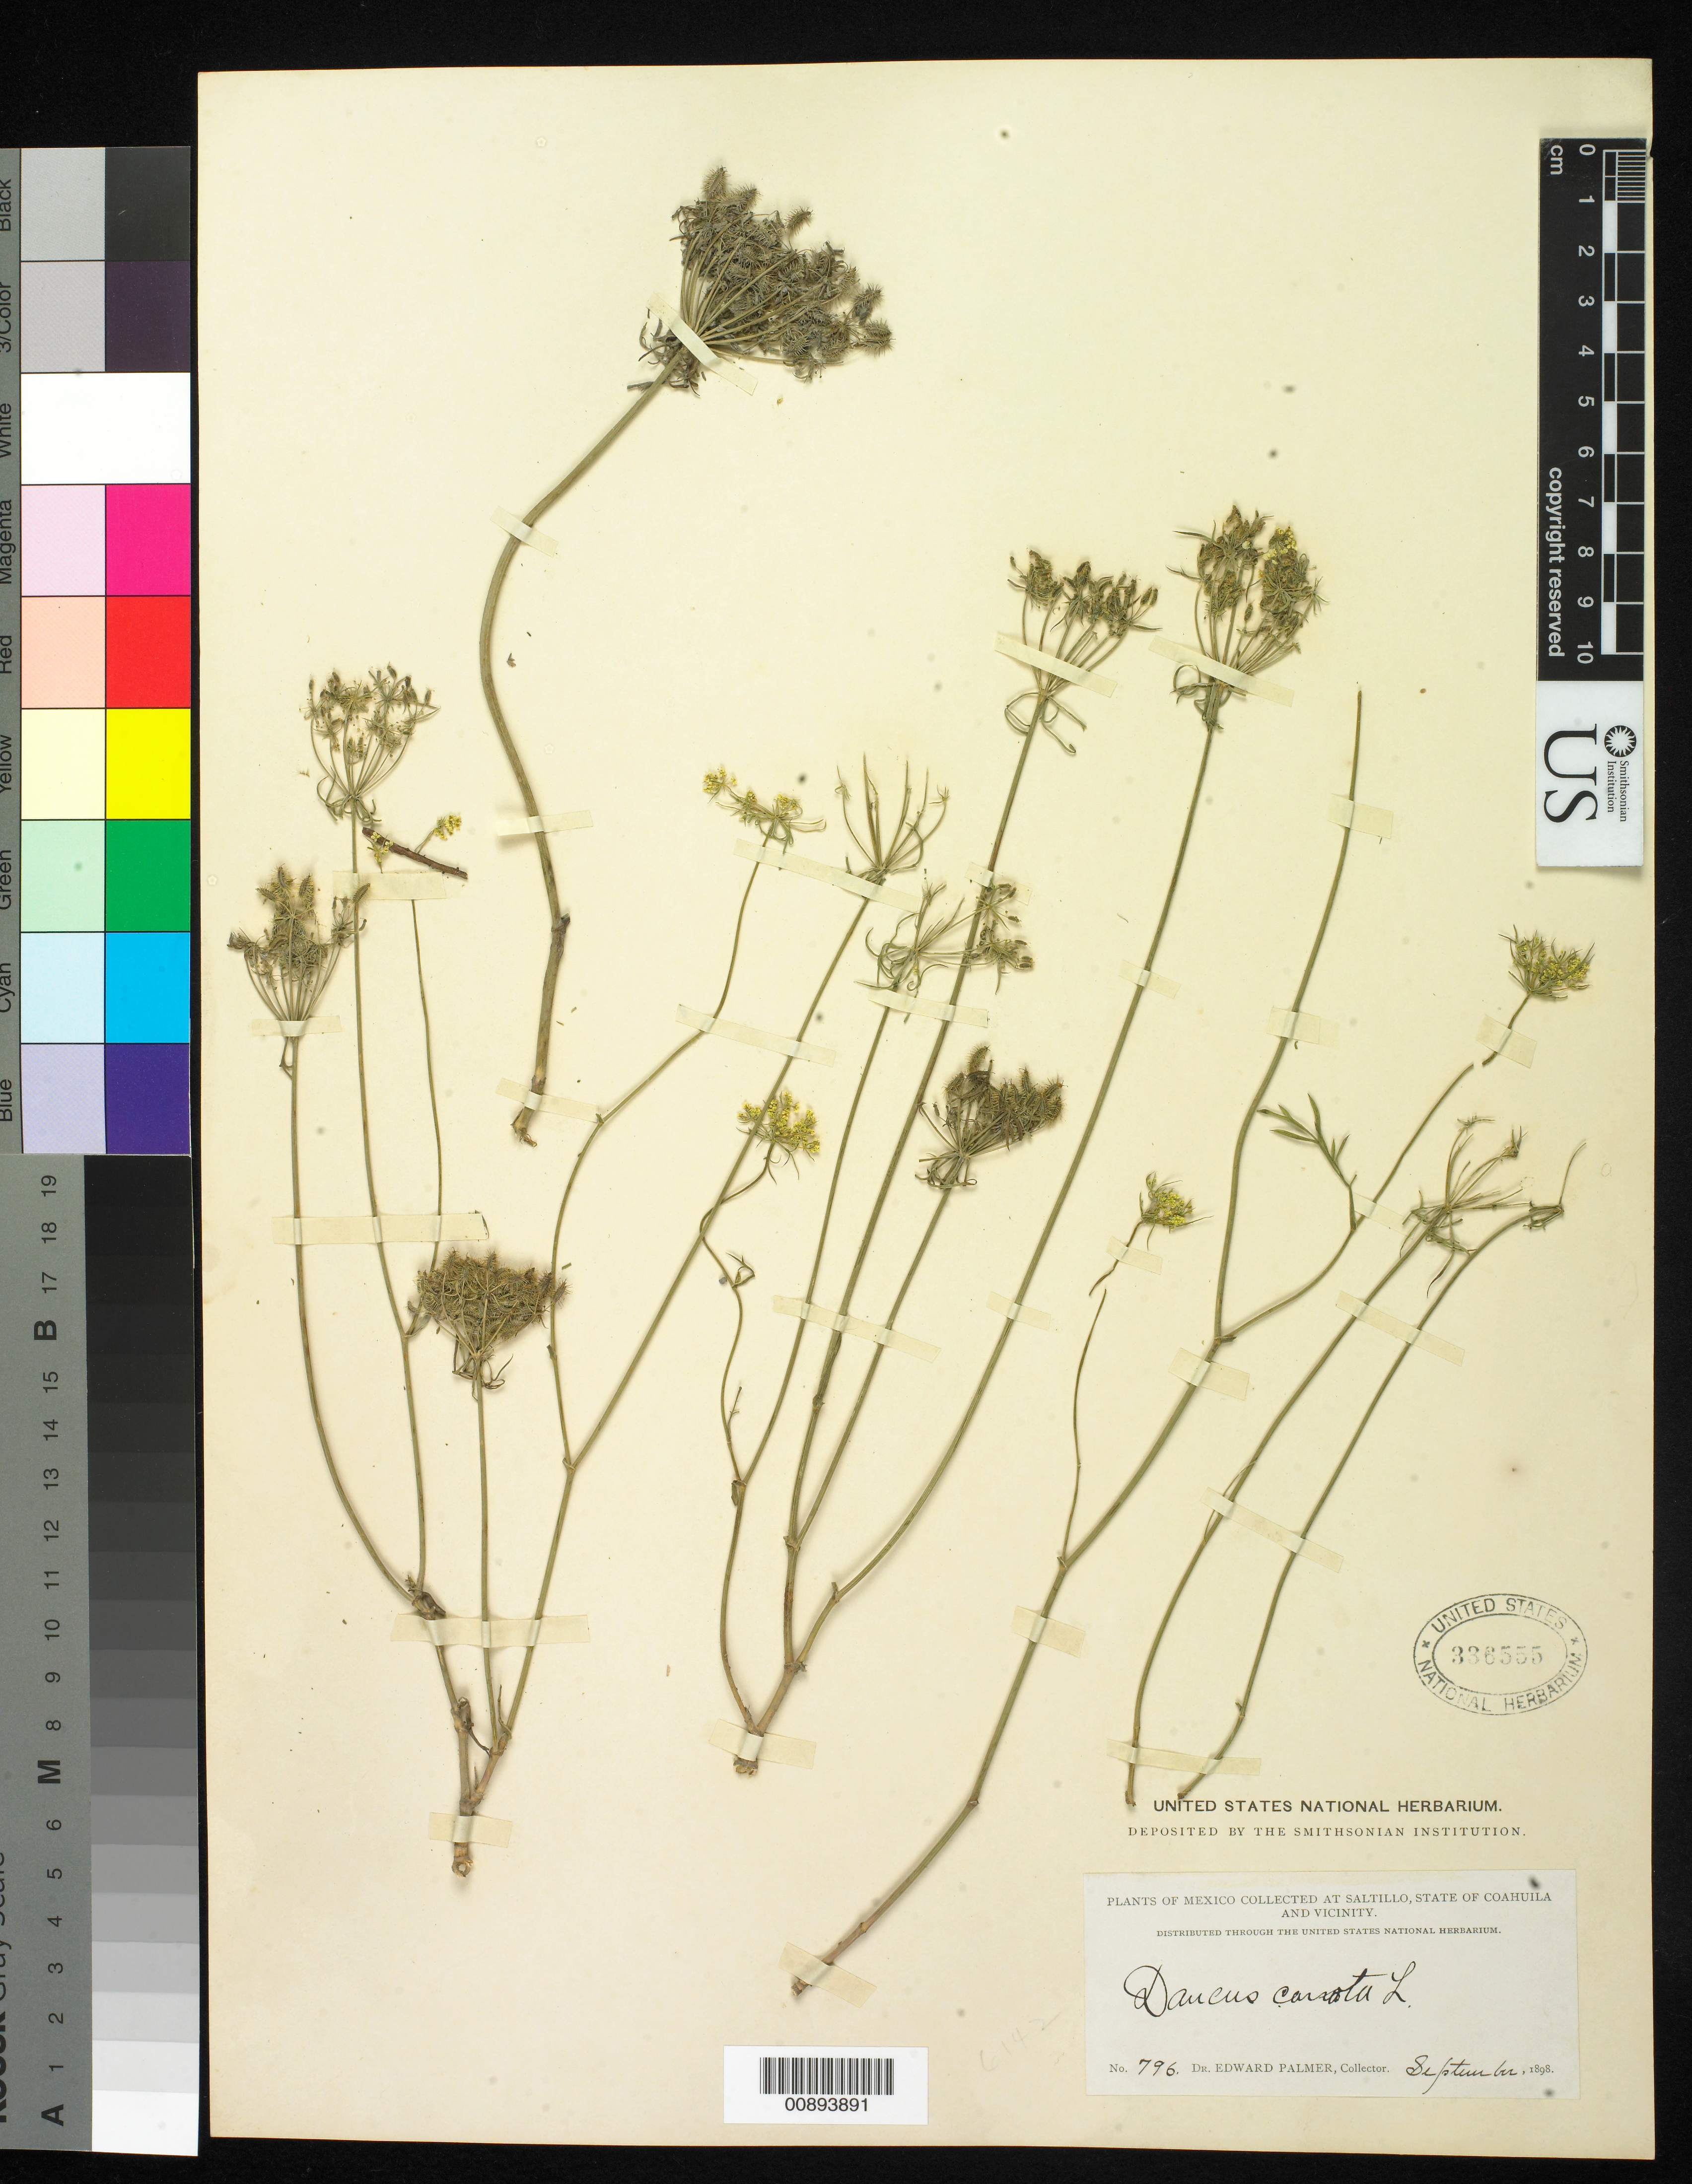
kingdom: Plantae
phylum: Tracheophyta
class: Magnoliopsida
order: Apiales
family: Apiaceae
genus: Daucus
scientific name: Daucus carota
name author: L.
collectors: E. Palmer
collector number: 796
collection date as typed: Sep 1898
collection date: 1898-09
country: Mexico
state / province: Coahuila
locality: Saltillo, Coahuila and vicinity.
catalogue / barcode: US 336555